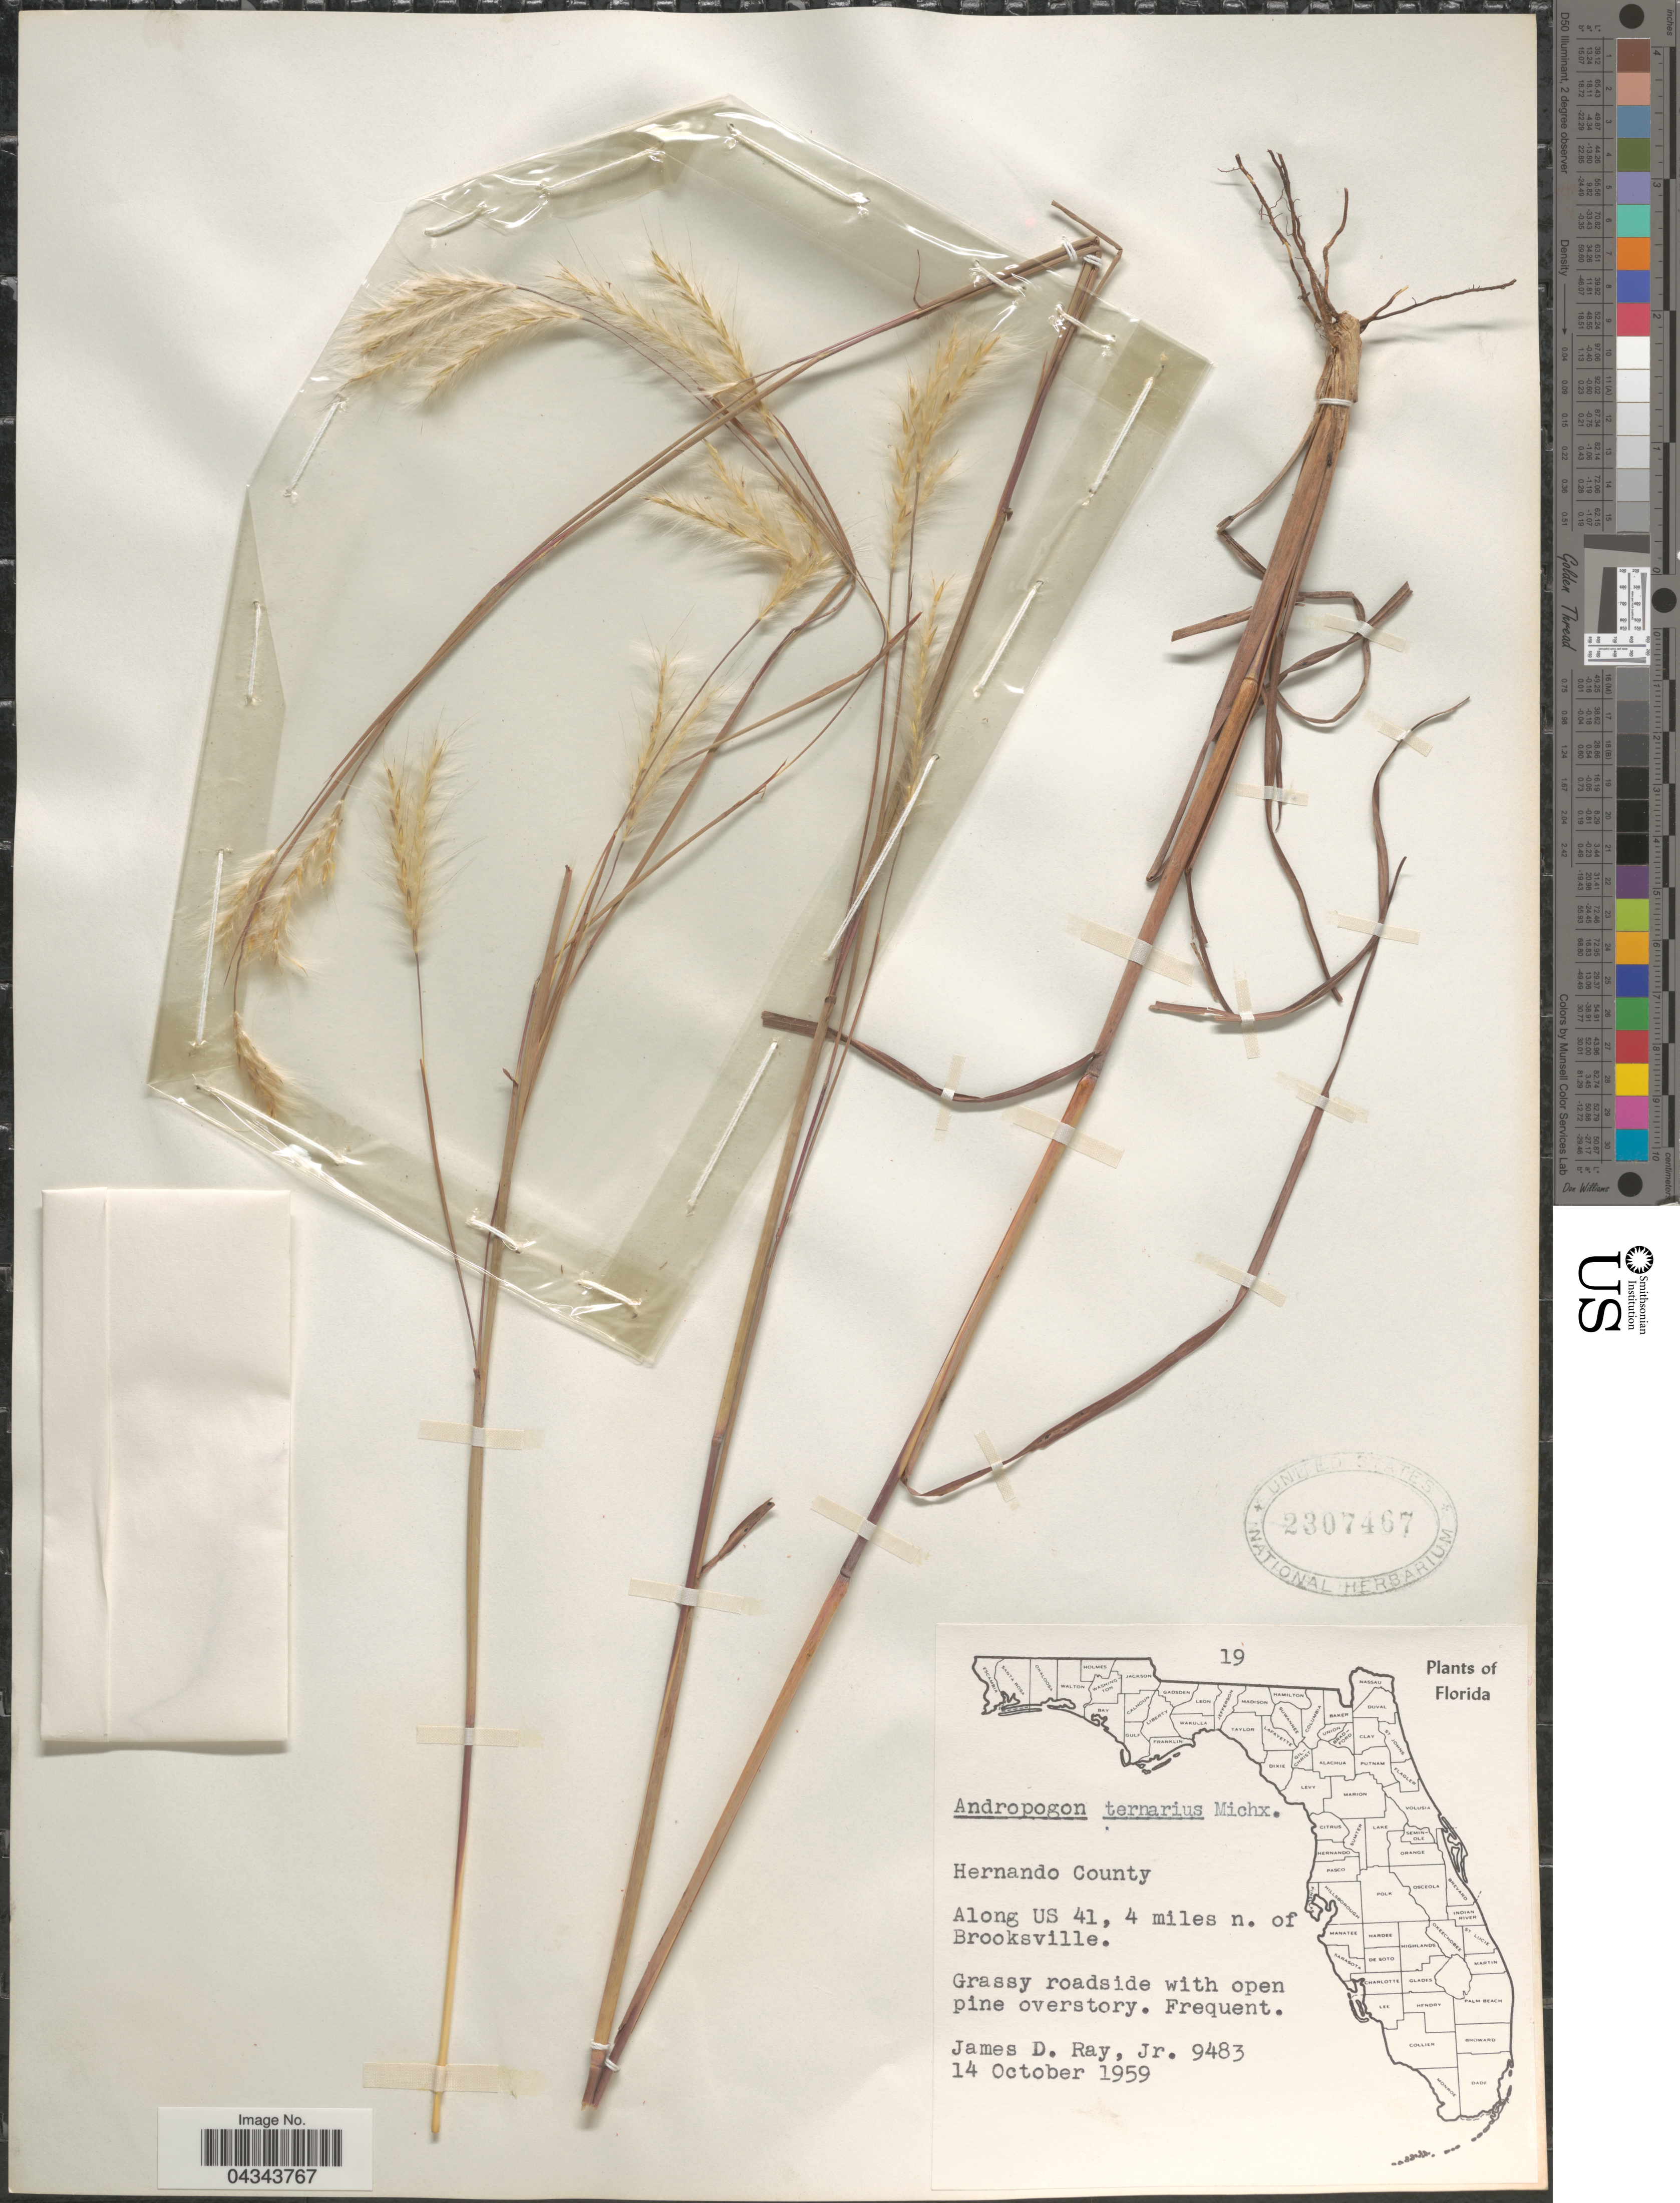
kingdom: Plantae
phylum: Tracheophyta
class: Liliopsida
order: Poales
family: Poaceae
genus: Andropogon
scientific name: Andropogon ternarius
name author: Michx.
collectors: J. D. Ray Jr.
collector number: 19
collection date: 1959-10-14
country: United States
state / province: Florida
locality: Hernando County. Along US 41, 4 miles n. of Brooksville.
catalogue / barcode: US 2307467